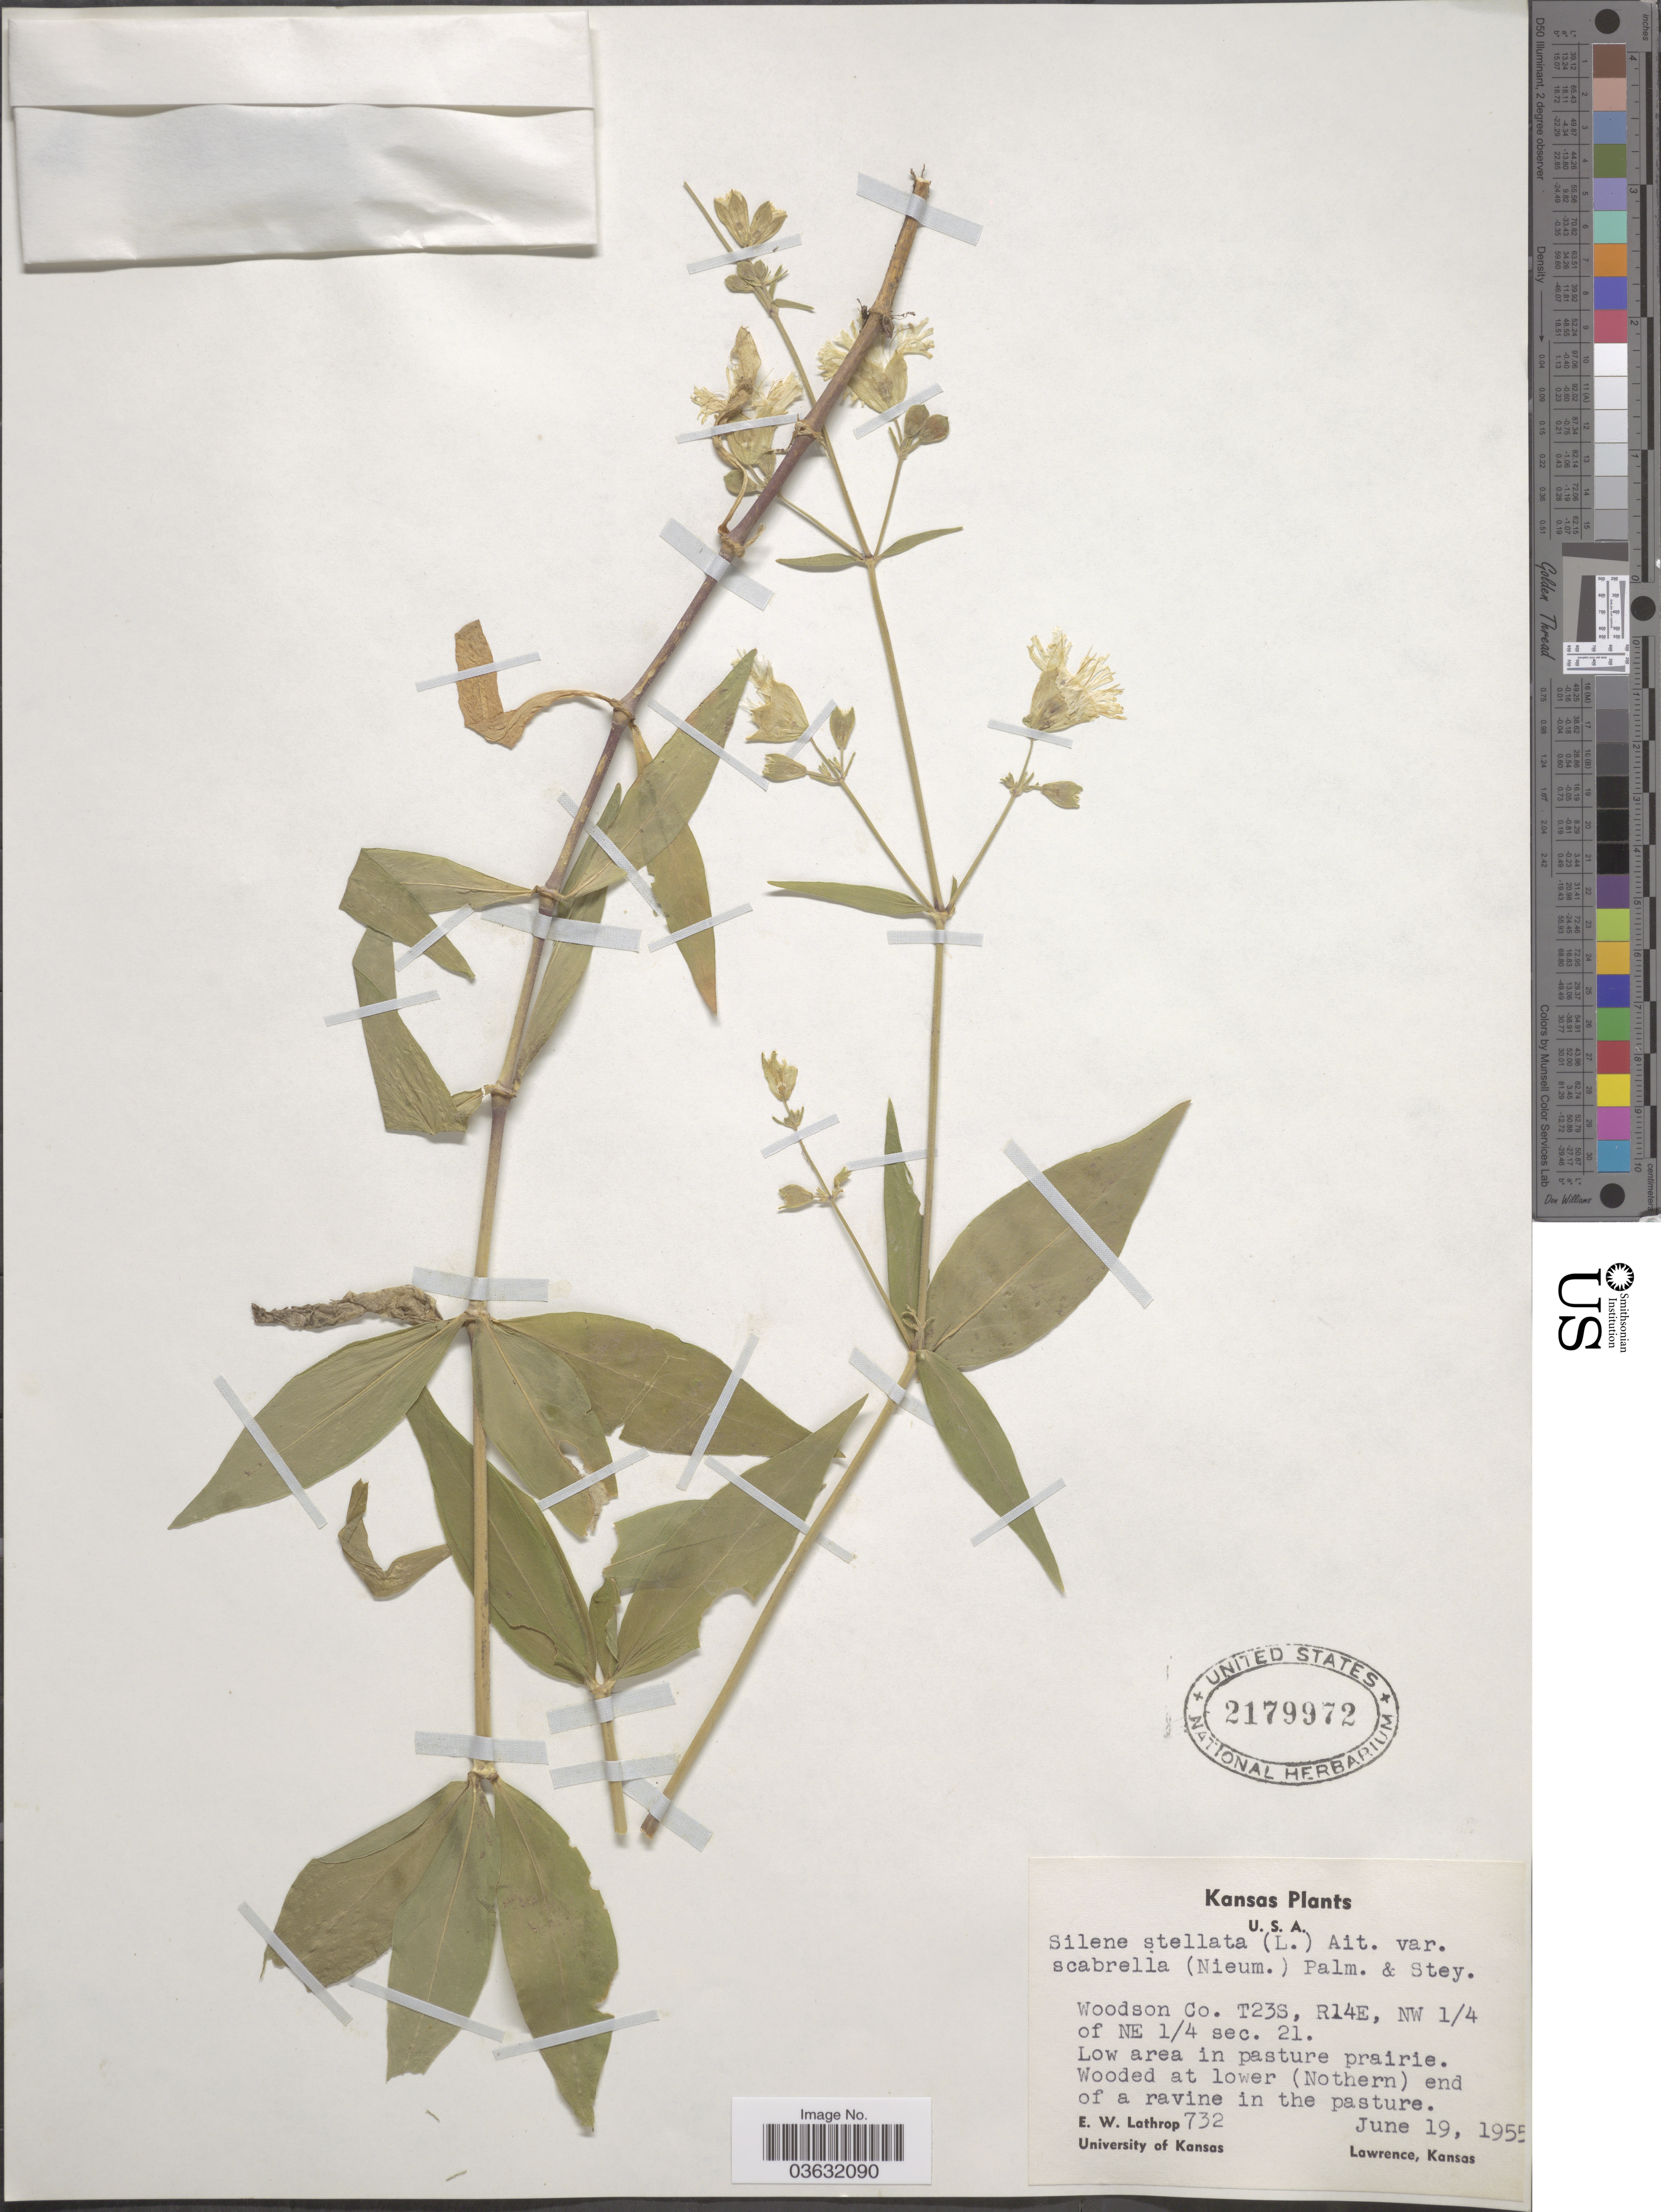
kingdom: Plantae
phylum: Tracheophyta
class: Magnoliopsida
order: Caryophyllales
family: Caryophyllaceae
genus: Silene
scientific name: Silene stellata var. stellata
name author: (L.) Coyte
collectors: E. W. Lathrop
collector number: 732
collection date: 1955-06-19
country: United States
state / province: Kansas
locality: Woodson Co. T23S, R14E, NW 1/4 of NE 1/4 sec. 21. Low area in pasture prairie. Wooded at lower (Northern) end of a ravine in the pasture.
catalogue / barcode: US 2179972